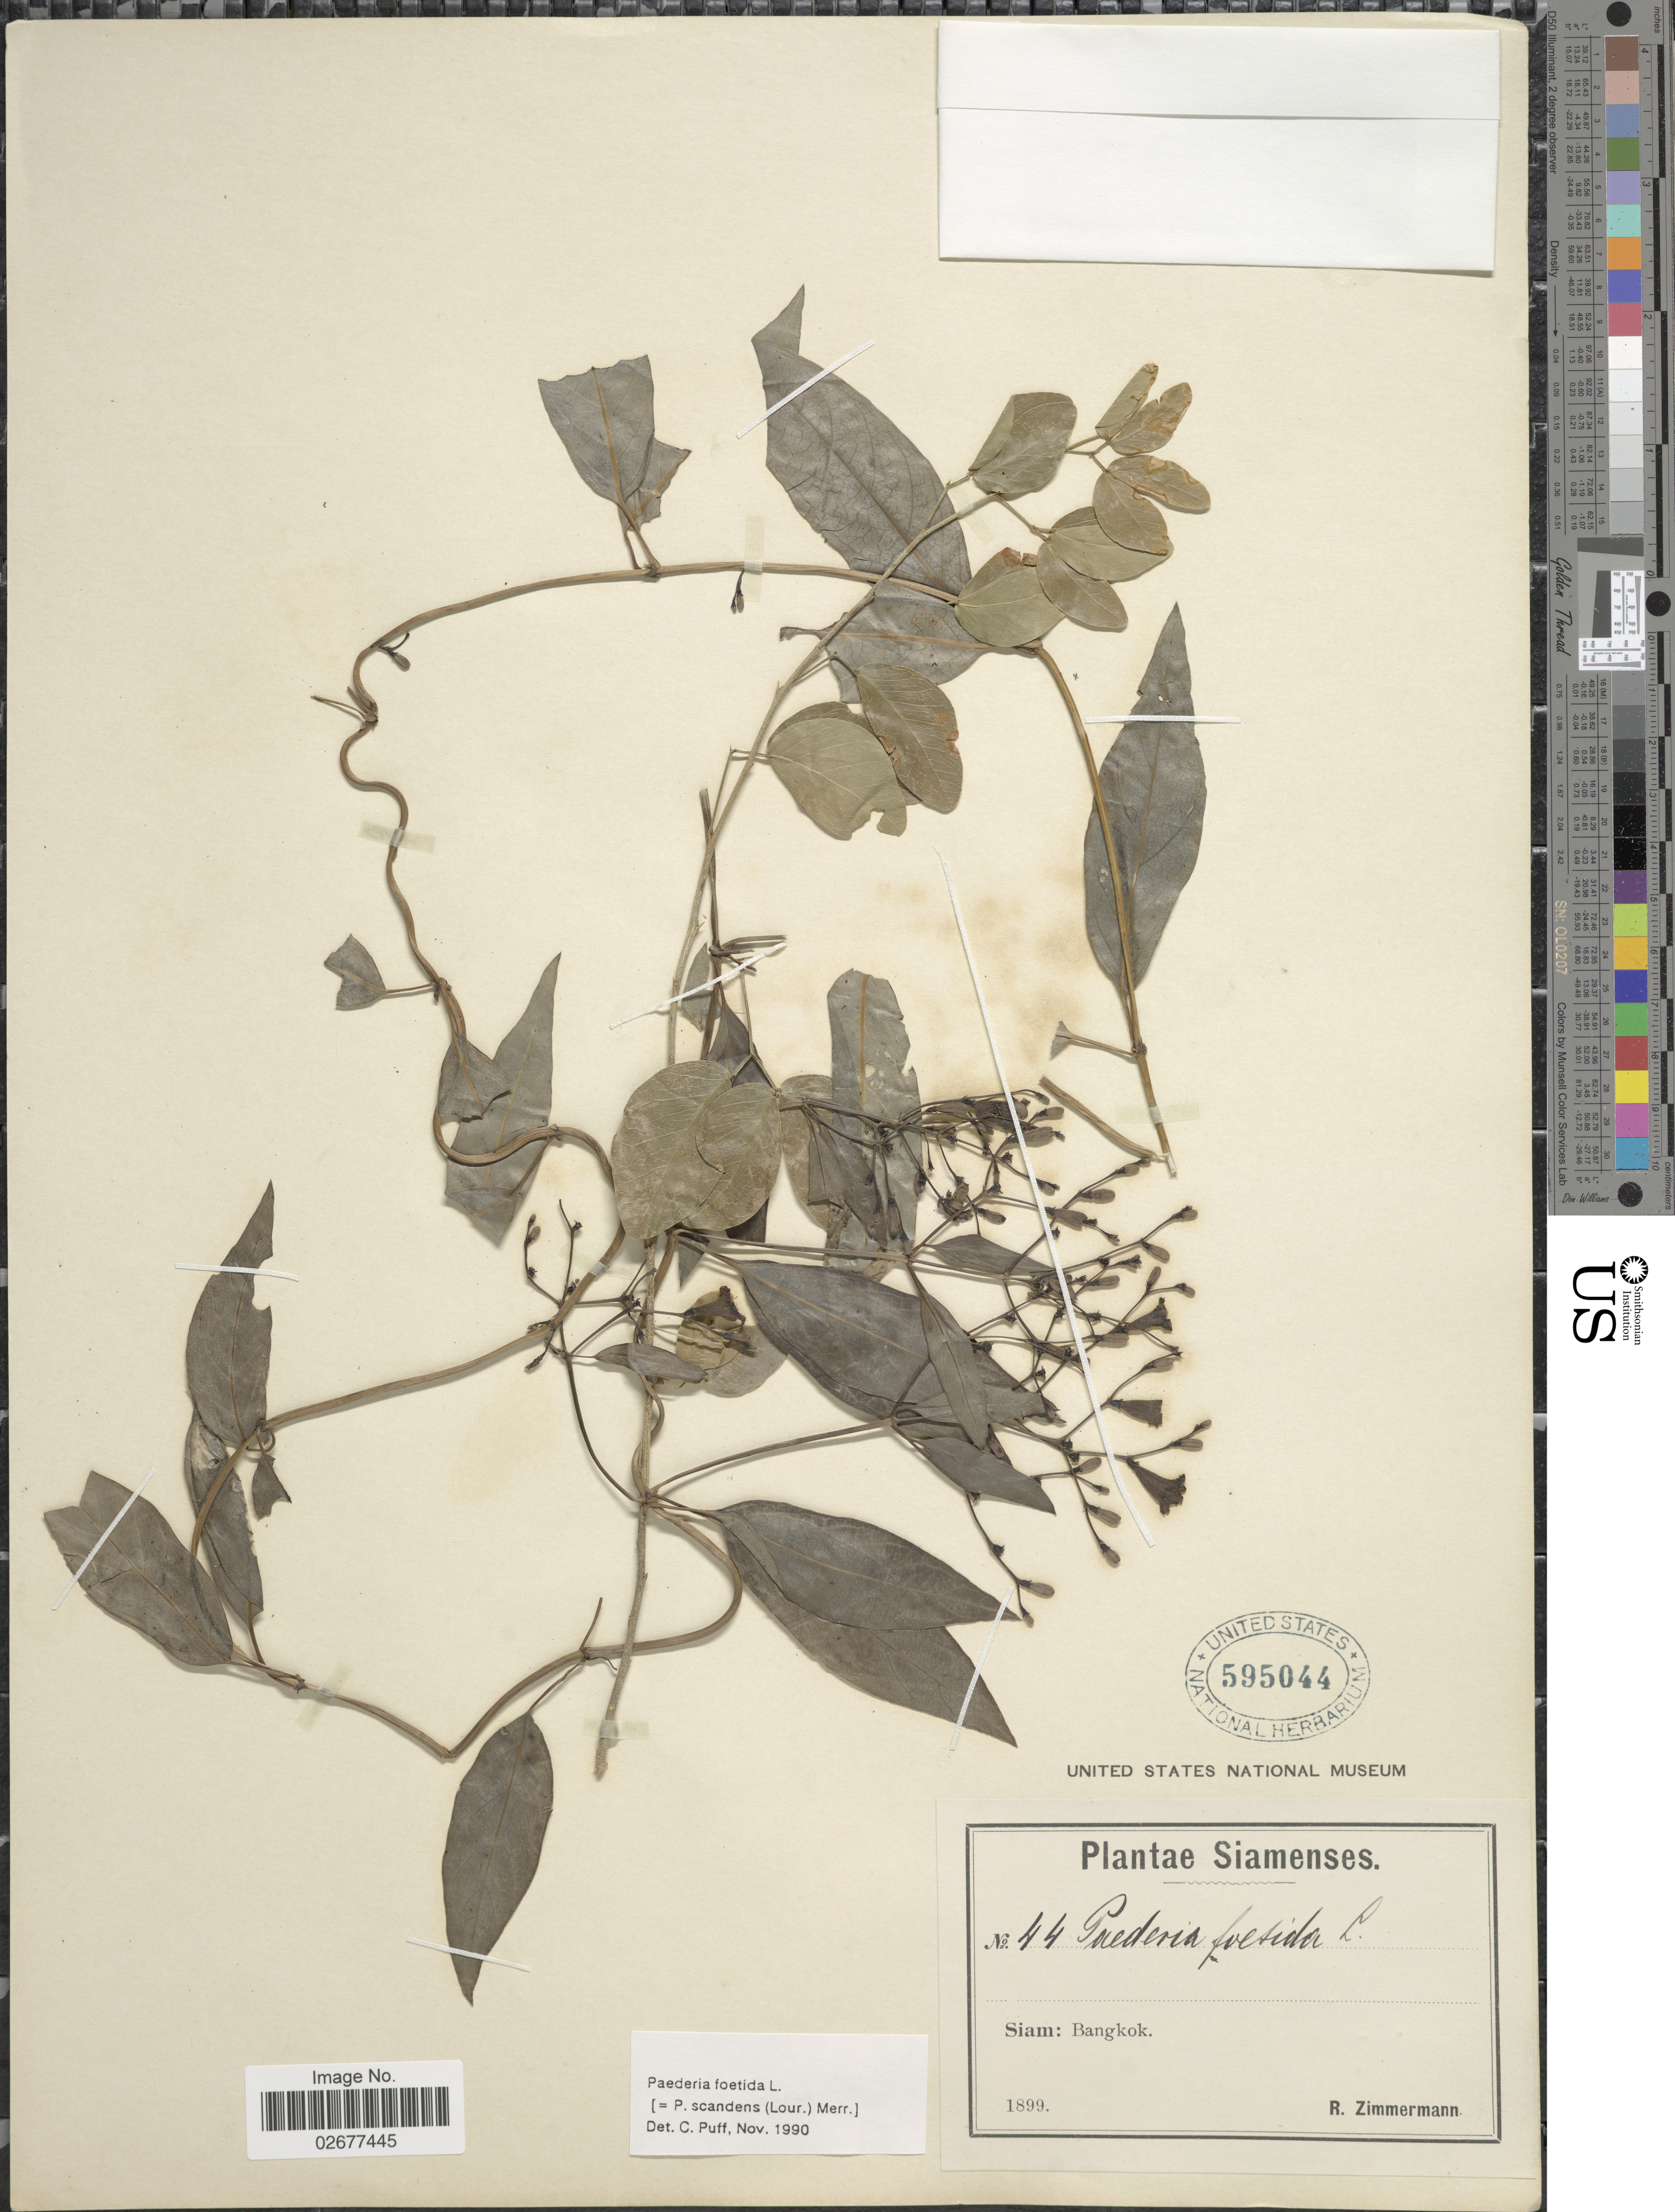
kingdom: Plantae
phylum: Tracheophyta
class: Magnoliopsida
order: Gentianales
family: Rubiaceae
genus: Paederia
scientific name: Paederia foetida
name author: L.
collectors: R. Zimmermann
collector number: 44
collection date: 1899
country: Thailand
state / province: Bangkok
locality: Siam.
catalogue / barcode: US 595044